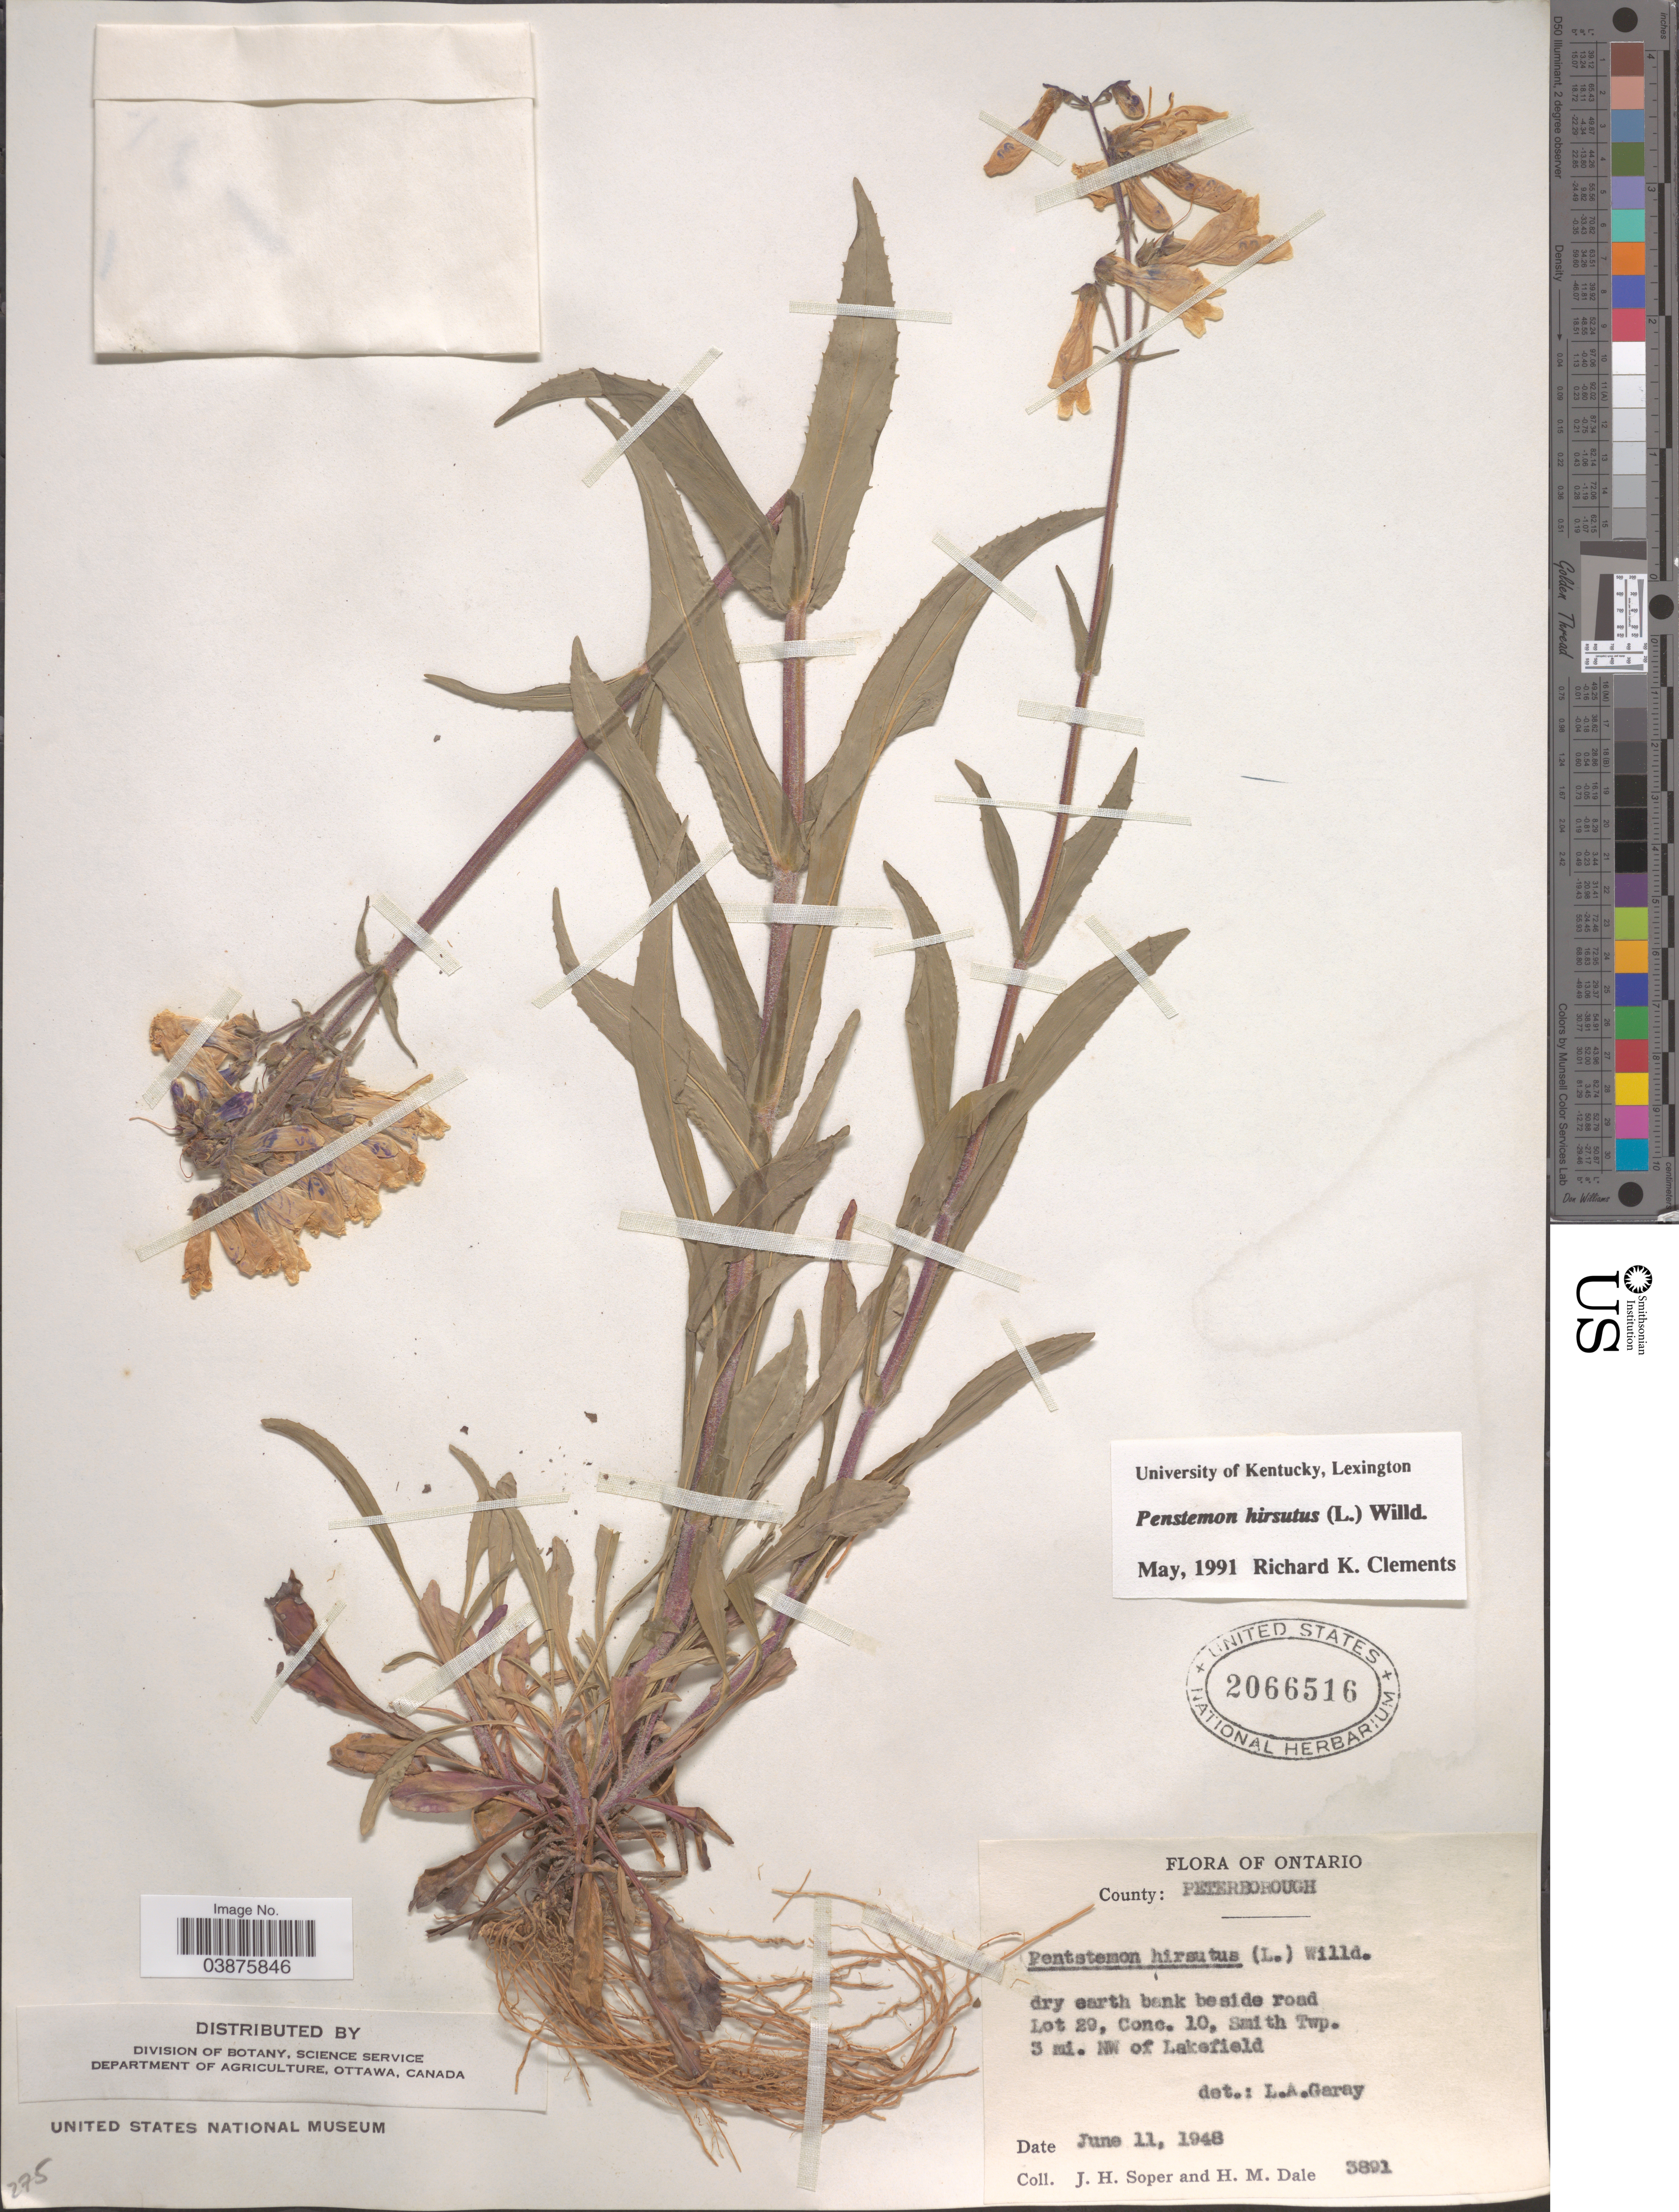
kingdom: Plantae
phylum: Tracheophyta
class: Magnoliopsida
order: Lamiales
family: Plantaginaceae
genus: Penstemon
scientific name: Penstemon hirsutus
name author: (L.) Willd.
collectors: J. H. Soper & H. M. Dale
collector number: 3891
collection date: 1948-06-11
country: Canada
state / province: Ontario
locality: County: Peterborough. Lot 29, Conc. 10, Smith Twp. 3 mi. NW of Lakefield.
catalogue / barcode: US 2066516